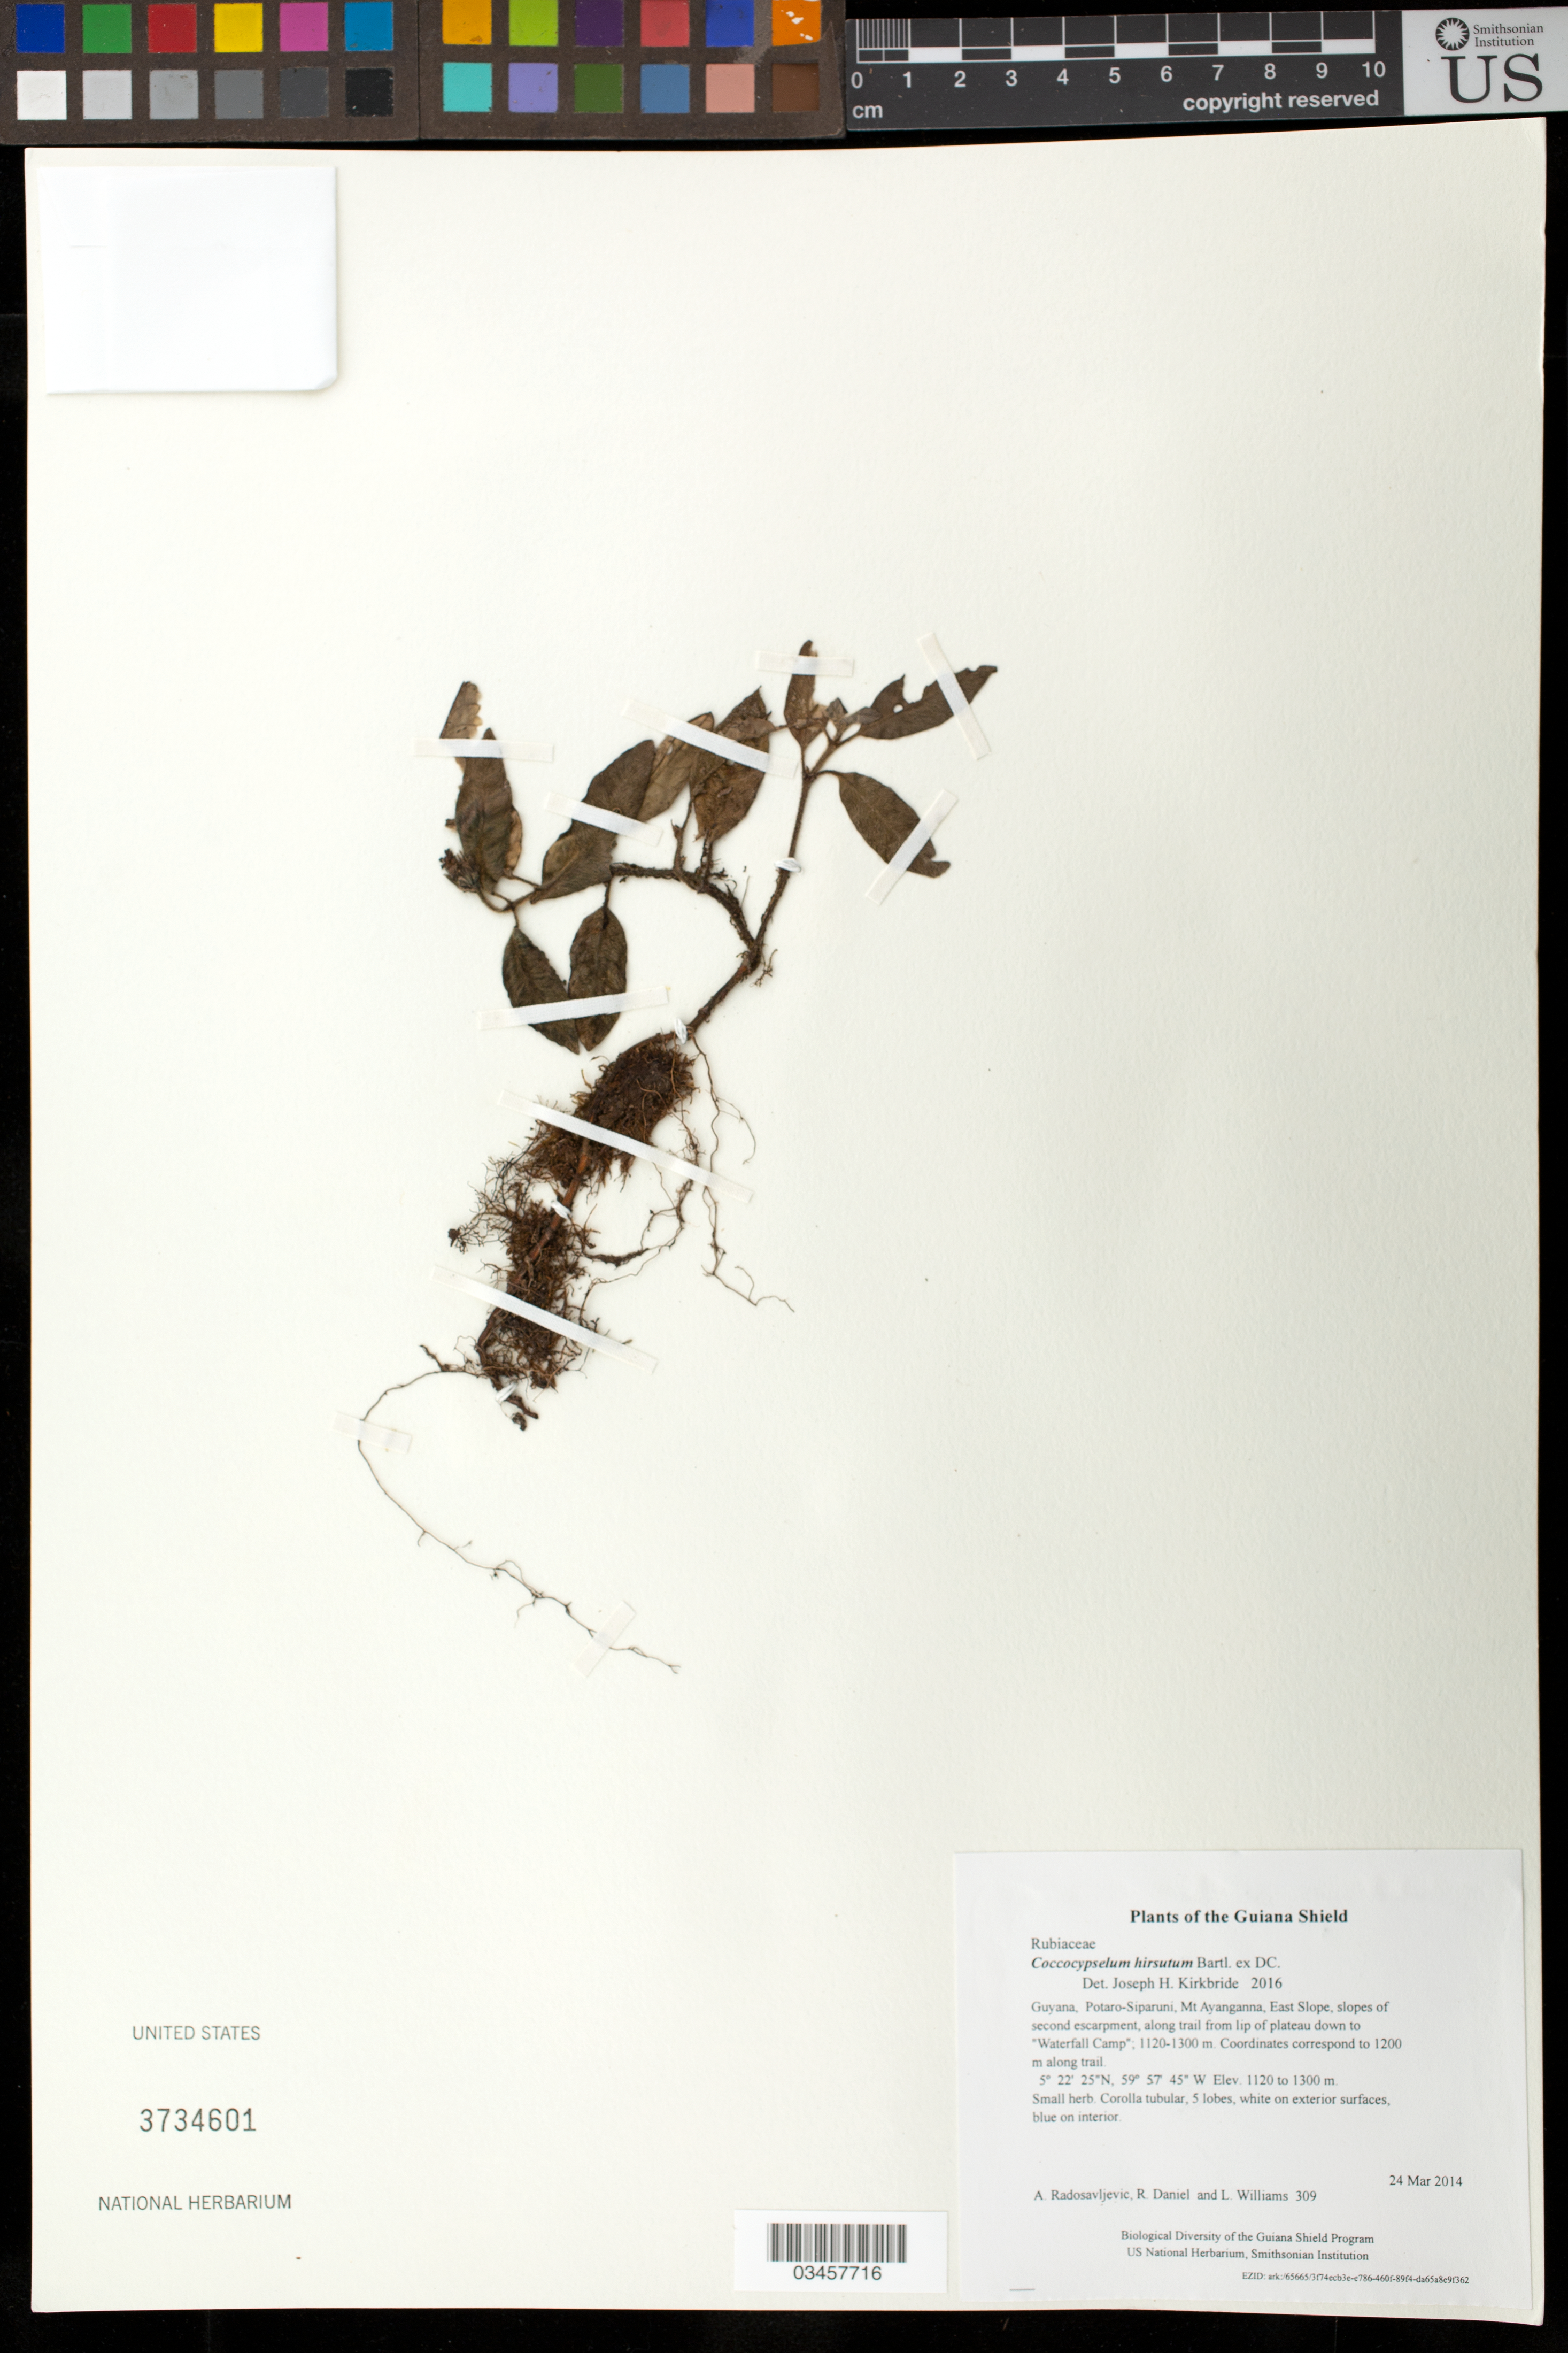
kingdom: Plantae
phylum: Tracheophyta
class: Magnoliopsida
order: Gentianales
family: Rubiaceae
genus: Coccocypselum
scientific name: Coccocypselum hirsutum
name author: Bartl. ex DC.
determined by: Kirkbride, J. H.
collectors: A. Radosavljevic, R. Daniel & L. Williams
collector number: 309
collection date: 2014-03-24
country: Guyana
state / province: Potaro-Siparuni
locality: Mt Ayanganna, East Slope, slopes of second escarpment, along trail from lip of plateau down to "Waterfall Camp"; 1120-1300 m. Coordinates correspond to 1200 m along trail.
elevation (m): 1120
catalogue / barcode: US 3734601